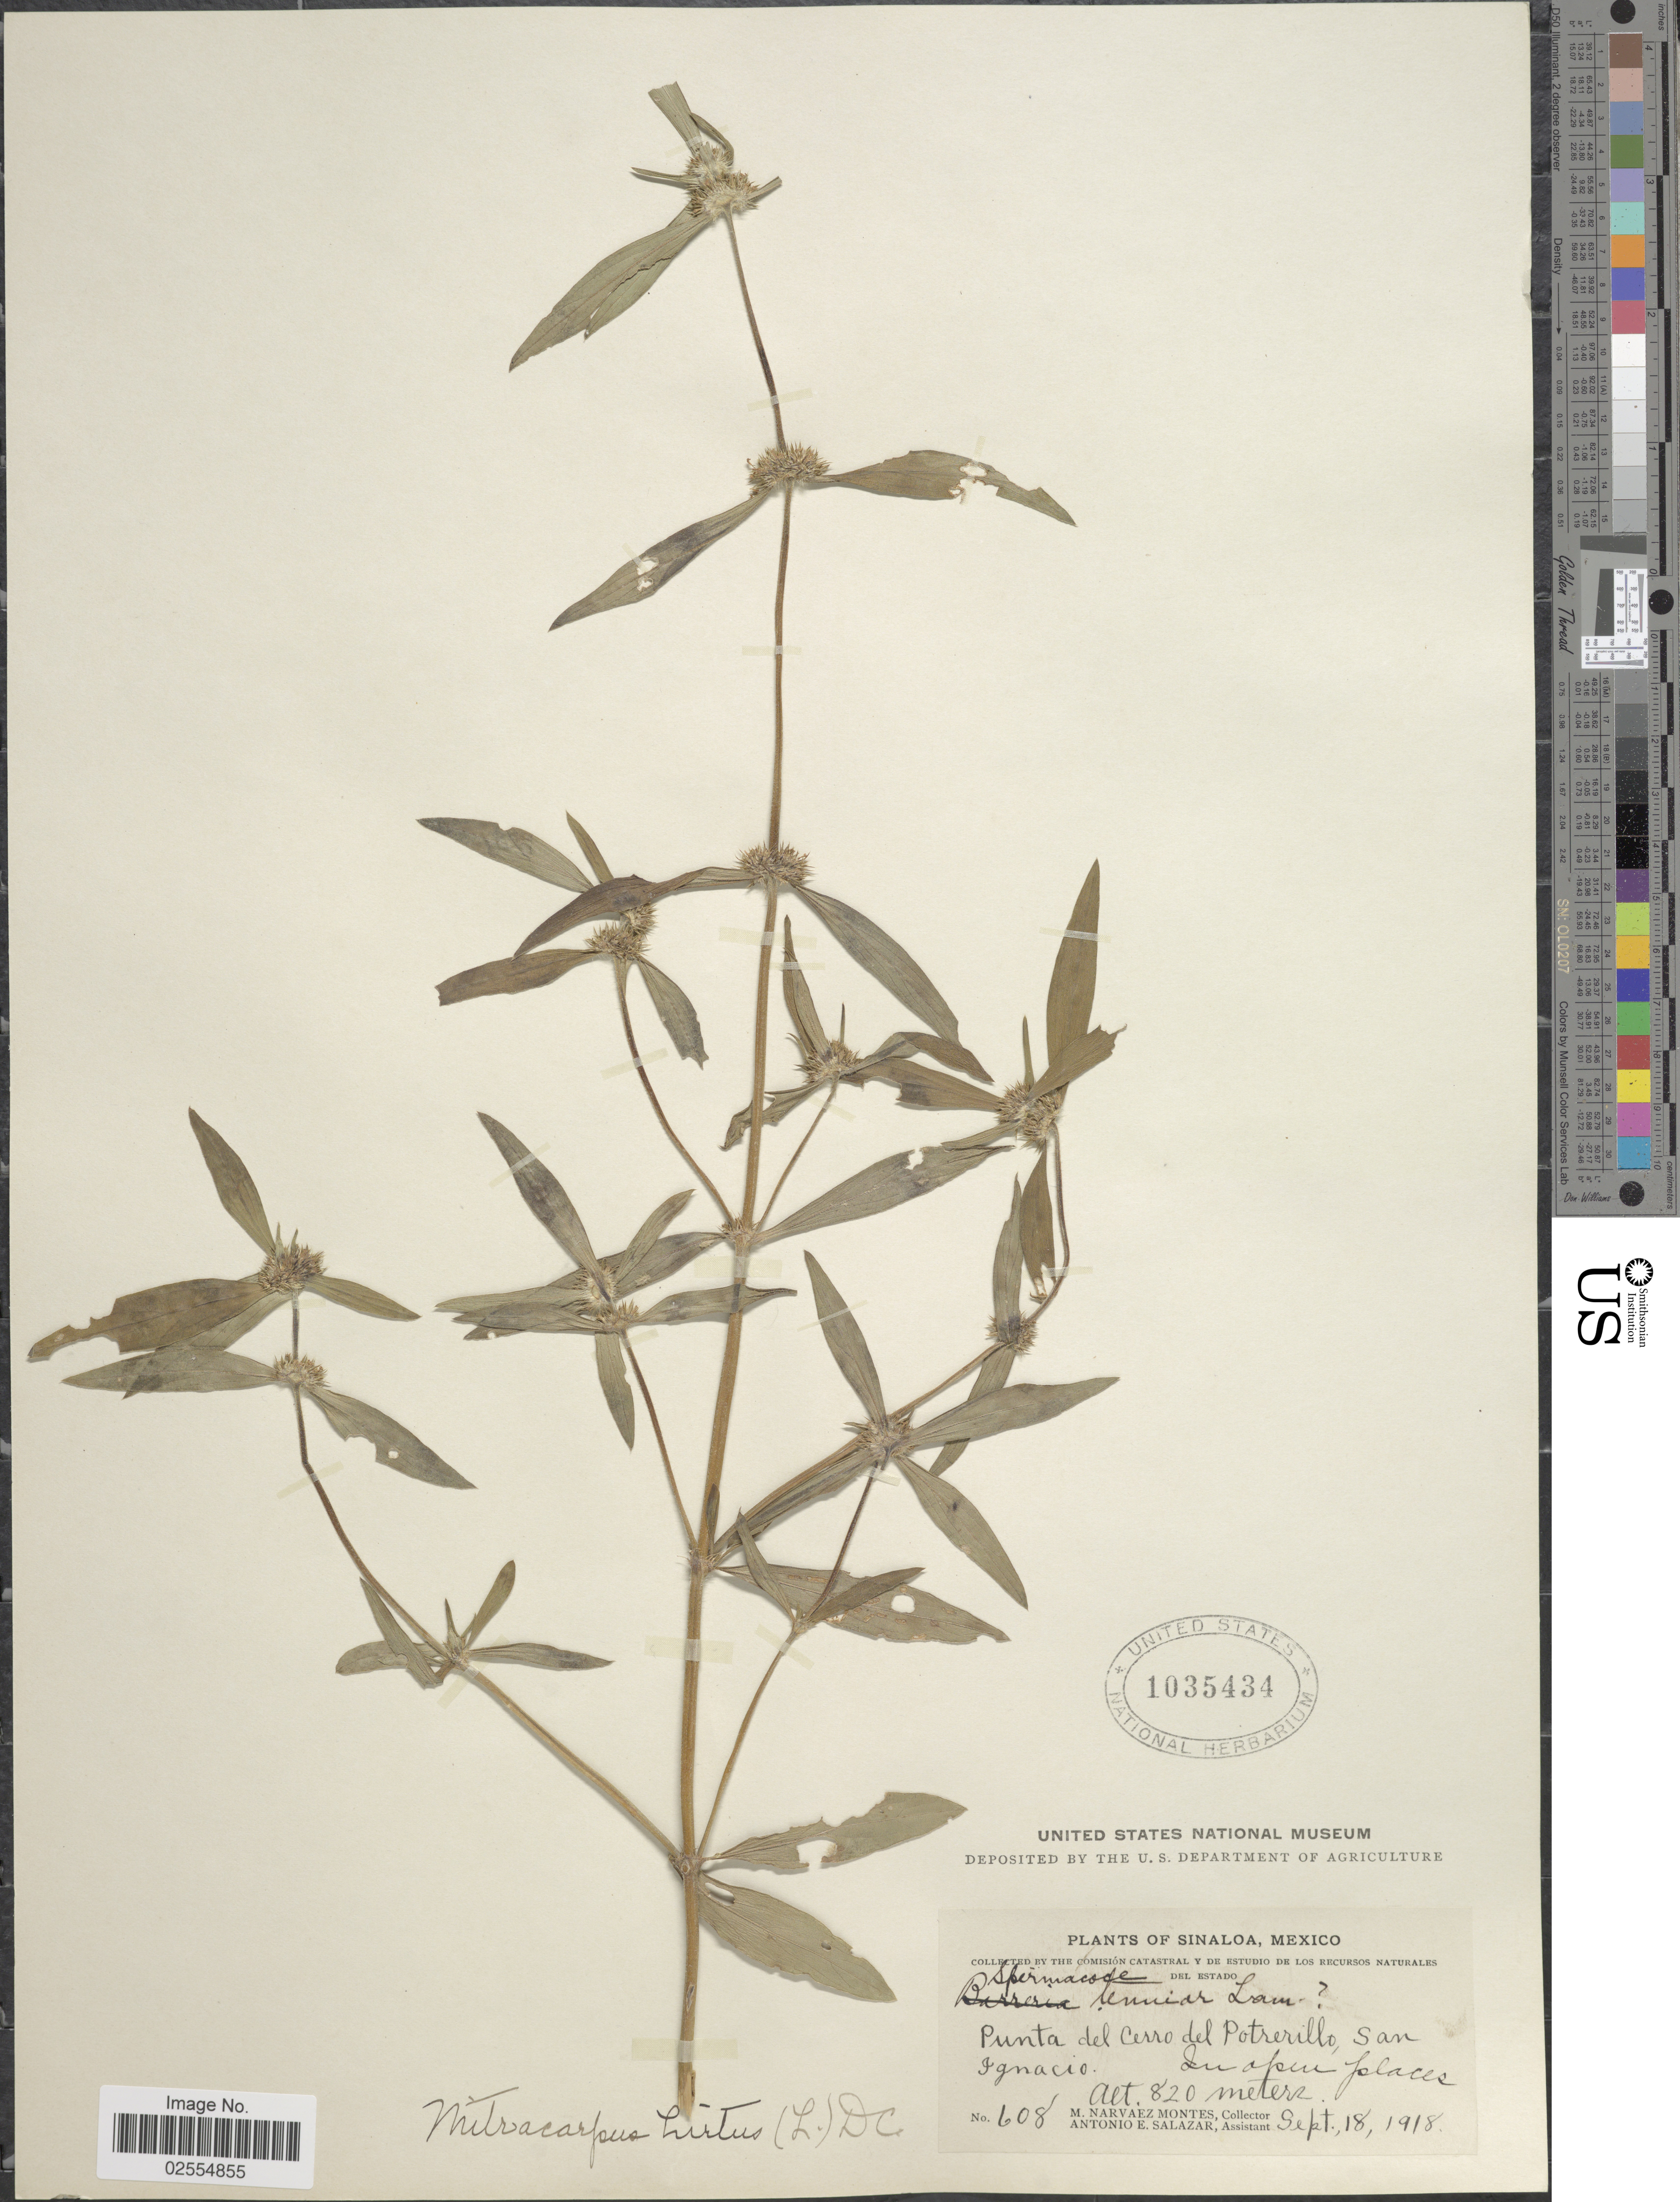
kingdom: Plantae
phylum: Tracheophyta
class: Magnoliopsida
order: Gentianales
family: Rubiaceae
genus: Mitracarpus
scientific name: Mitracarpus hirtus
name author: (L.) DC.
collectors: M. Narvaez-Montes & A. E. Salazar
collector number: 608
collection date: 1918-09-18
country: Mexico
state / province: Sinaloa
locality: Punta del Cerro del Potrerillo, San Ignacio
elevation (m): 820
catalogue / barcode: US 1035434